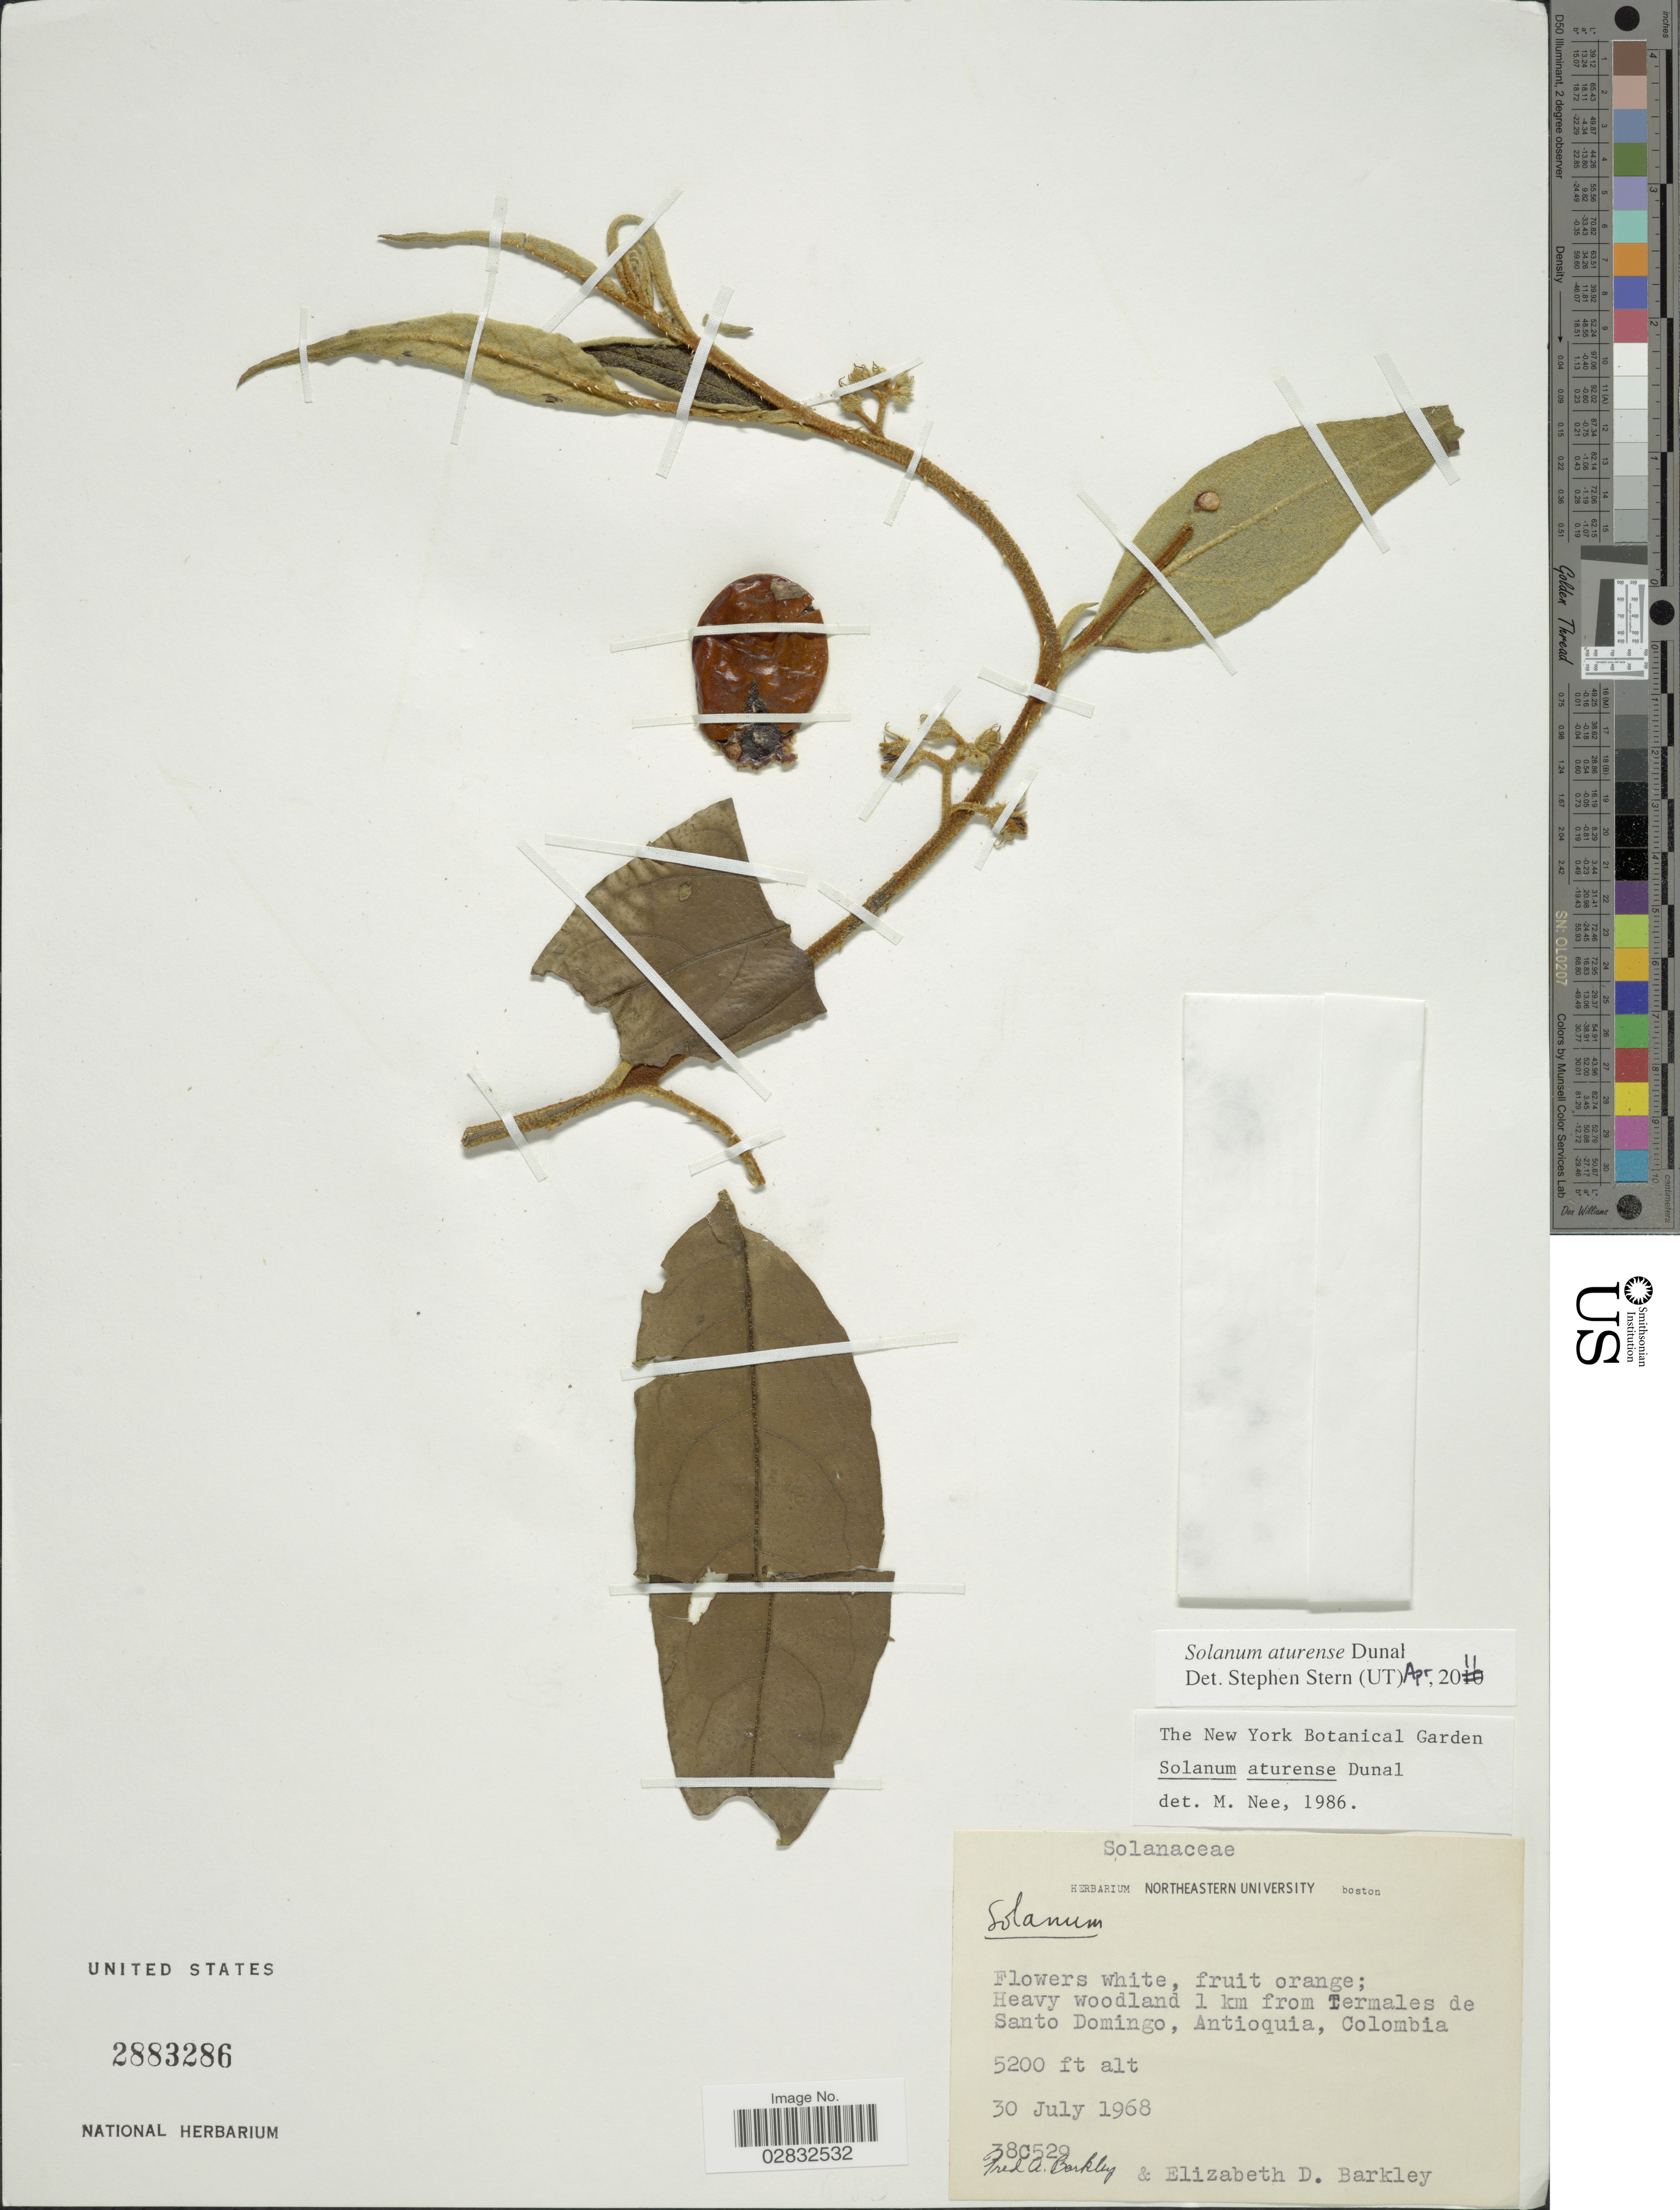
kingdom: Plantae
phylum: Tracheophyta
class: Magnoliopsida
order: Solanales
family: Solanaceae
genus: Solanum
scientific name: Solanum aturense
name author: Dunal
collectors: F. A. Barkley & E. D.Barkley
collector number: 38c529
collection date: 1968-07-30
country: Colombia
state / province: Antioquia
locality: Heavy woodland 1 km from Termales de Santo Domingo.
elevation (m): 1585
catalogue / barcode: US 2883286